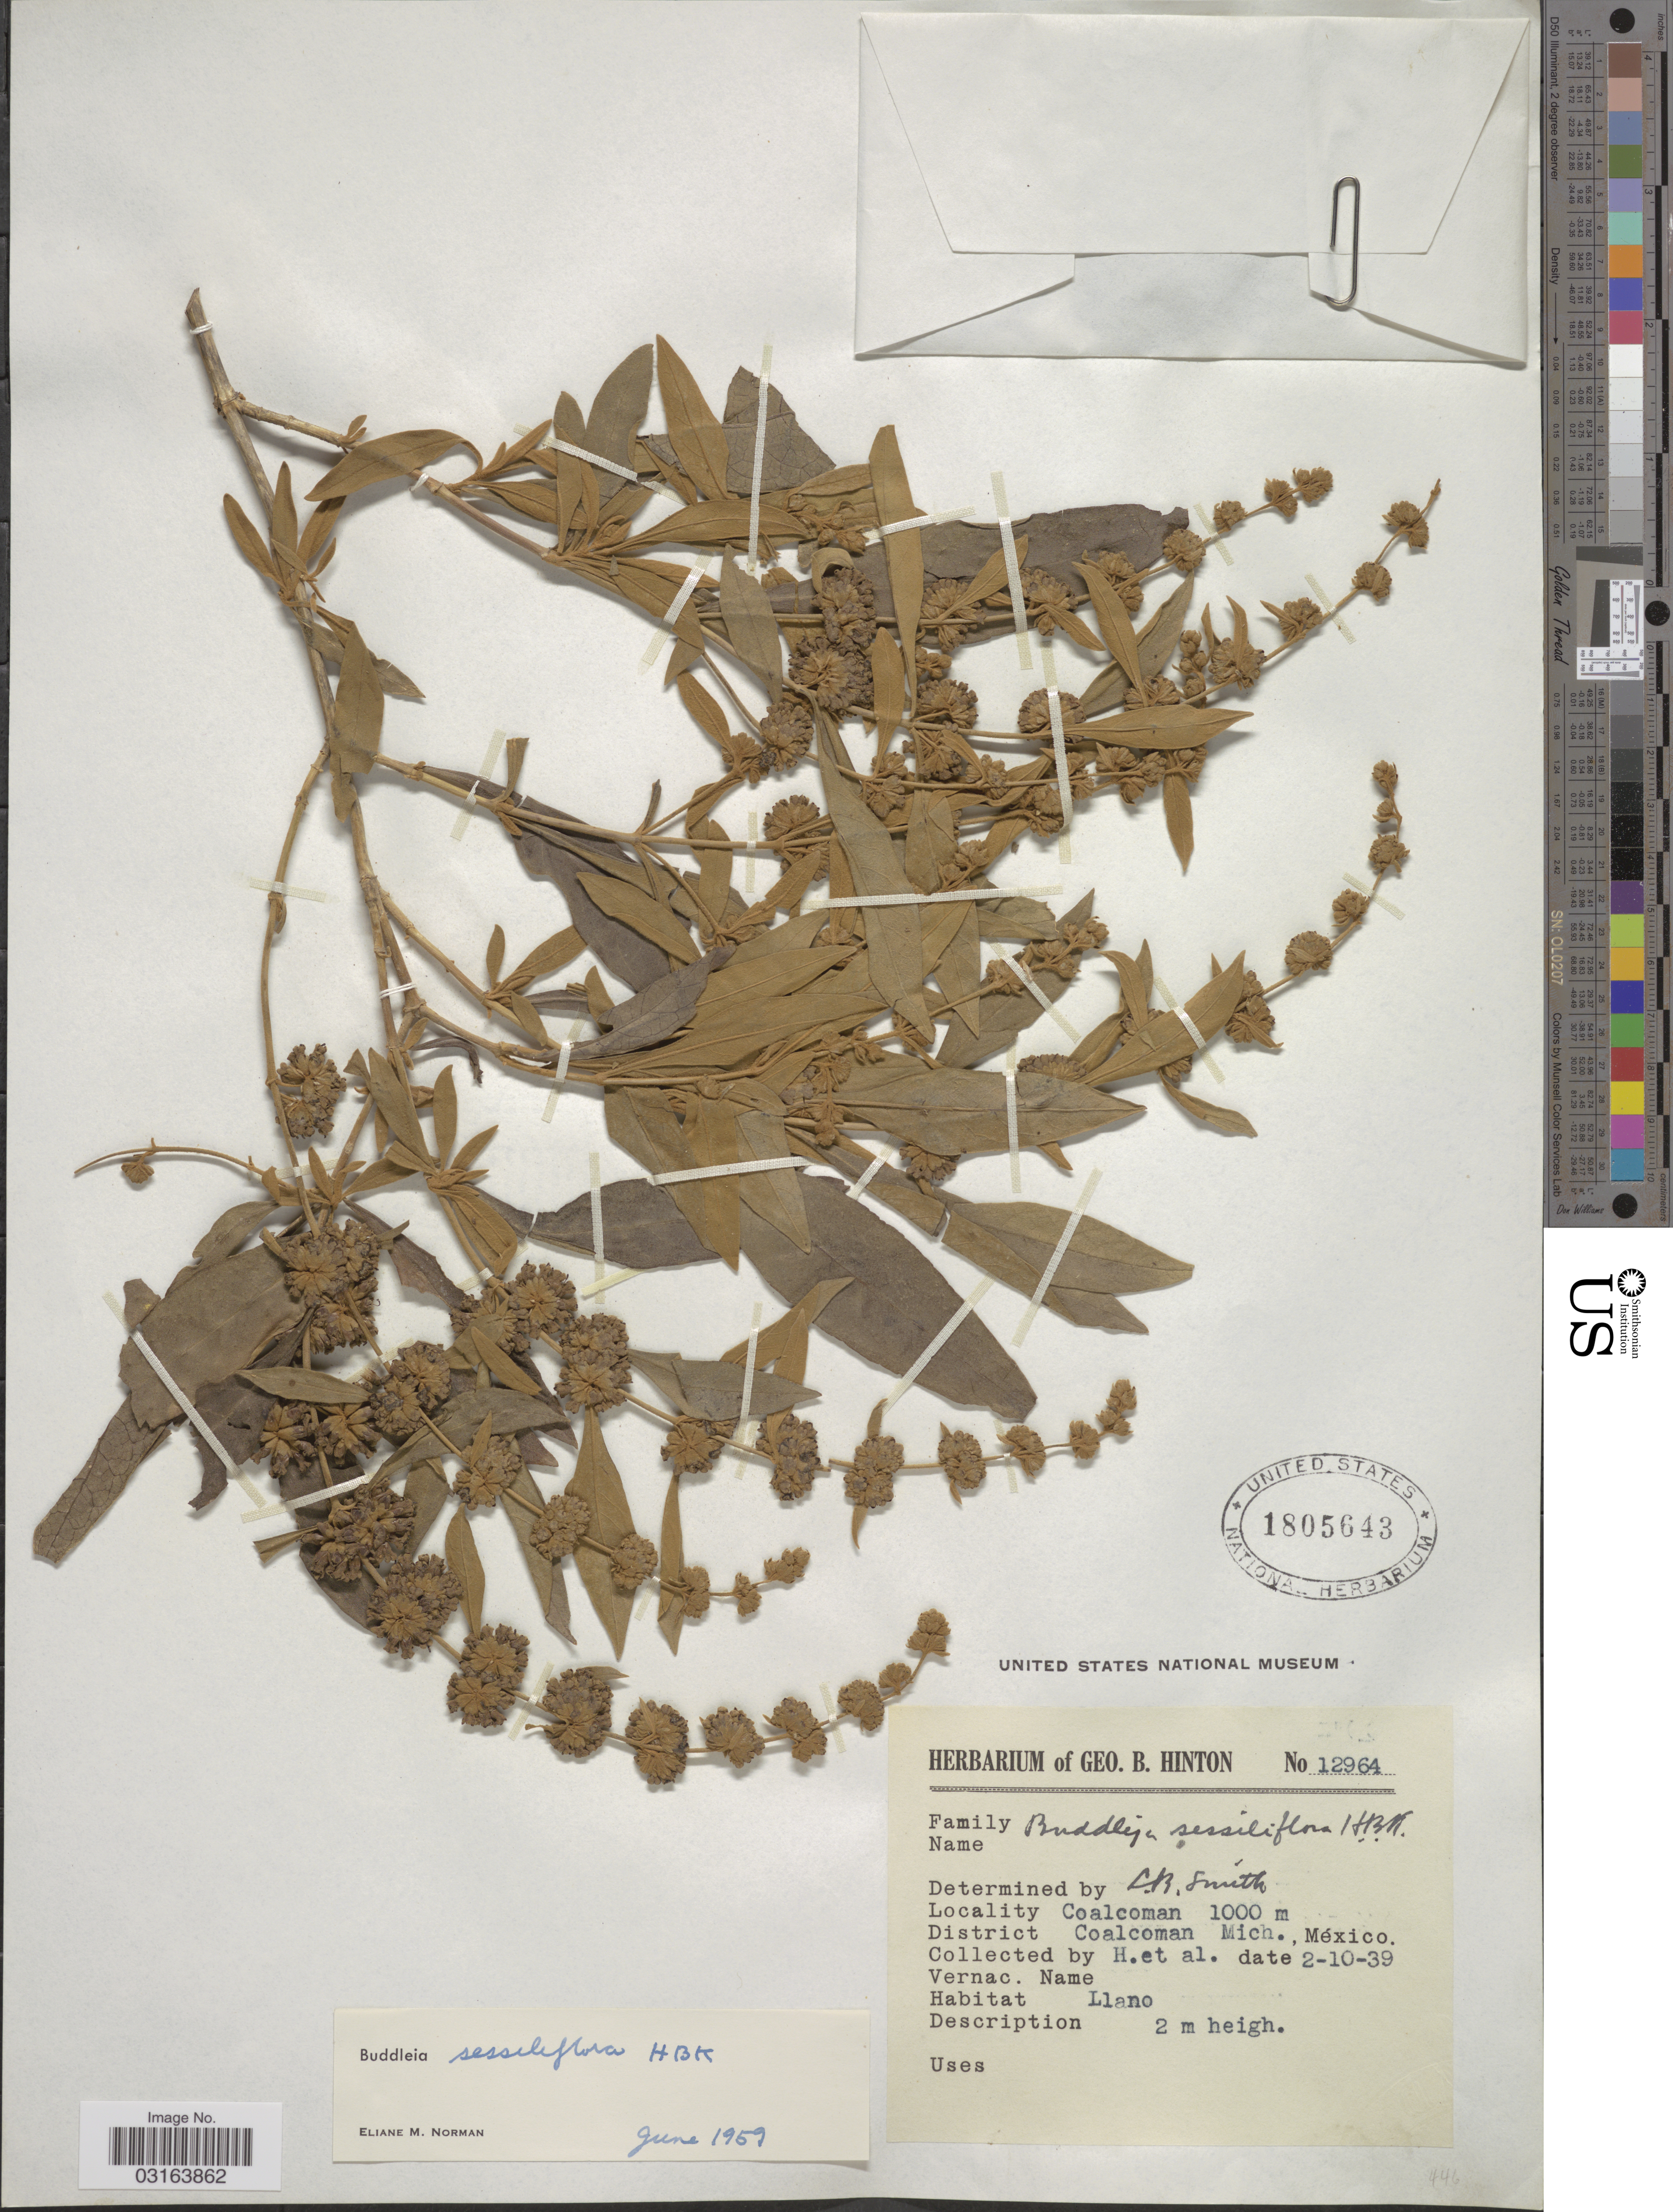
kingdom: Plantae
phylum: Tracheophyta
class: Magnoliopsida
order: Lamiales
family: Scrophulariaceae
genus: Buddleja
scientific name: Buddleja sessiliflora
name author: Kunth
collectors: G. B. Hinton & et al.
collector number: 12964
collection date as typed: Transcribed d/m/y: 2/10/39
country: Mexico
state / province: Michoacán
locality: Coalcoman. District Coalcoman Mich.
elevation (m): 1000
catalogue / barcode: US 1805643